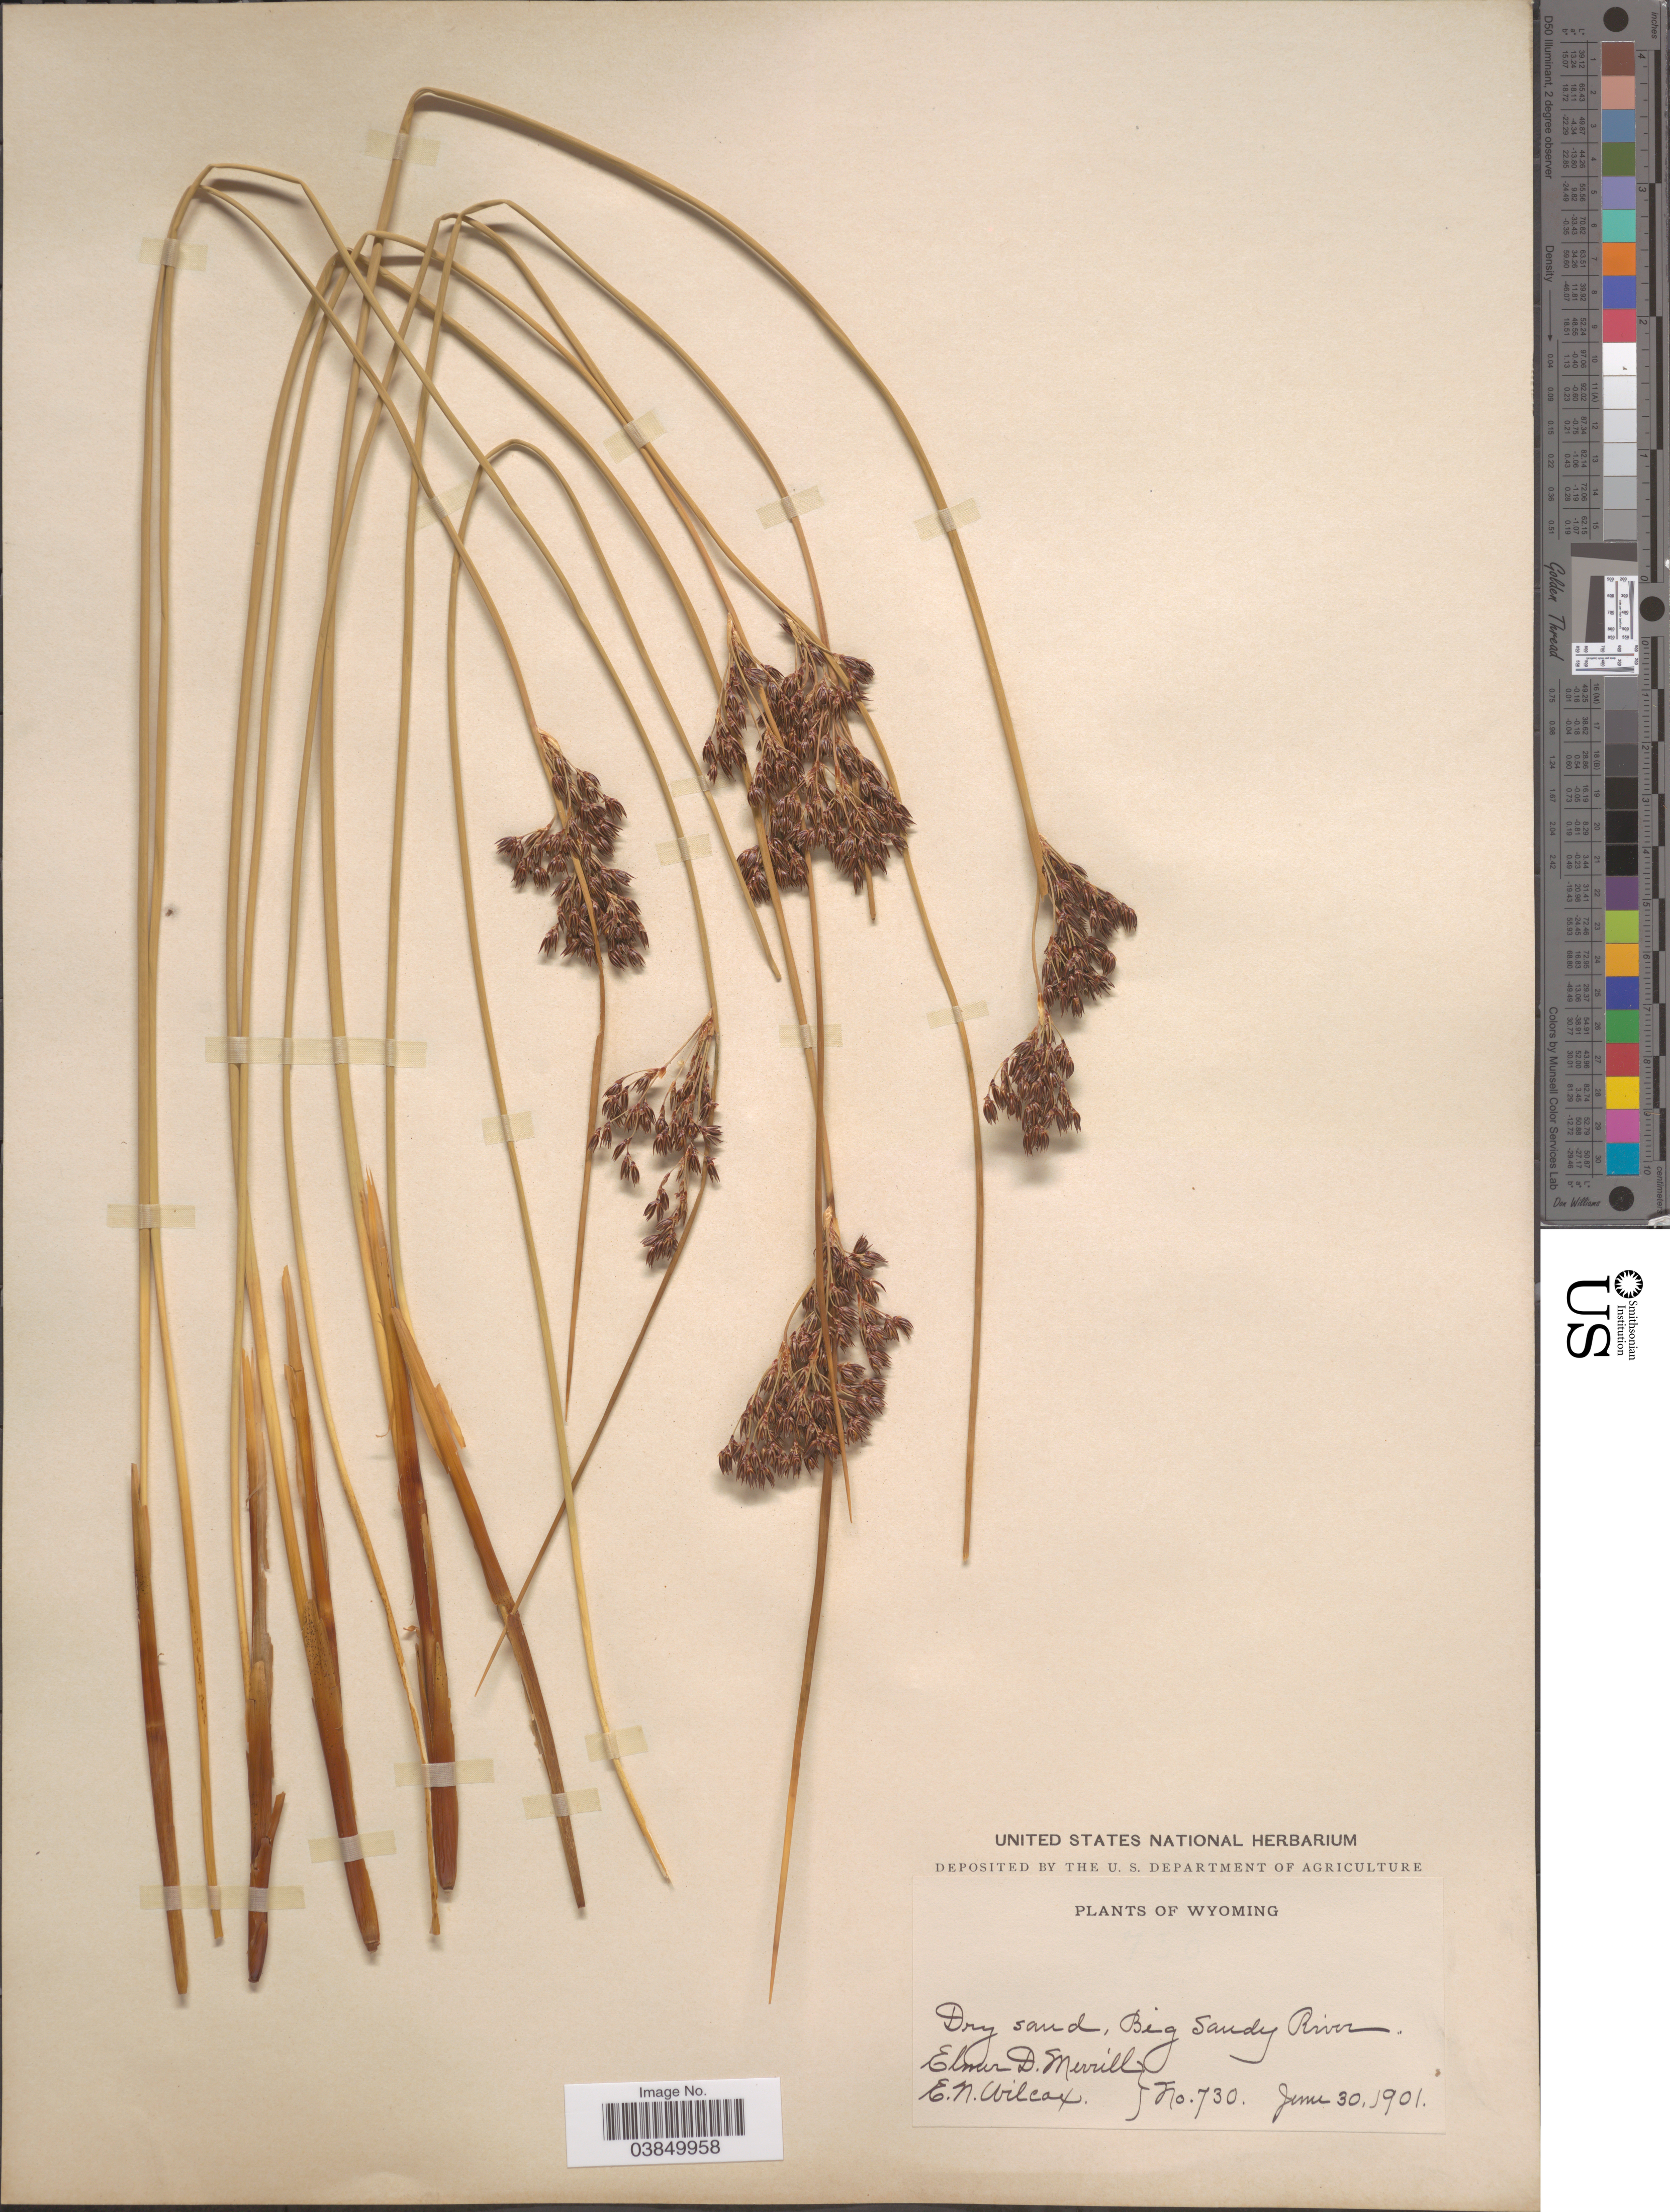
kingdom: Plantae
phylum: Tracheophyta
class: Liliopsida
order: Poales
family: Juncaceae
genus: Juncus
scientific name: Juncus balticus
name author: Willd.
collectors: E. D. Merrill & E. Wilcox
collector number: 730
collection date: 1901-06-30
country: United States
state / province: Wyoming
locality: Big Sandy River.